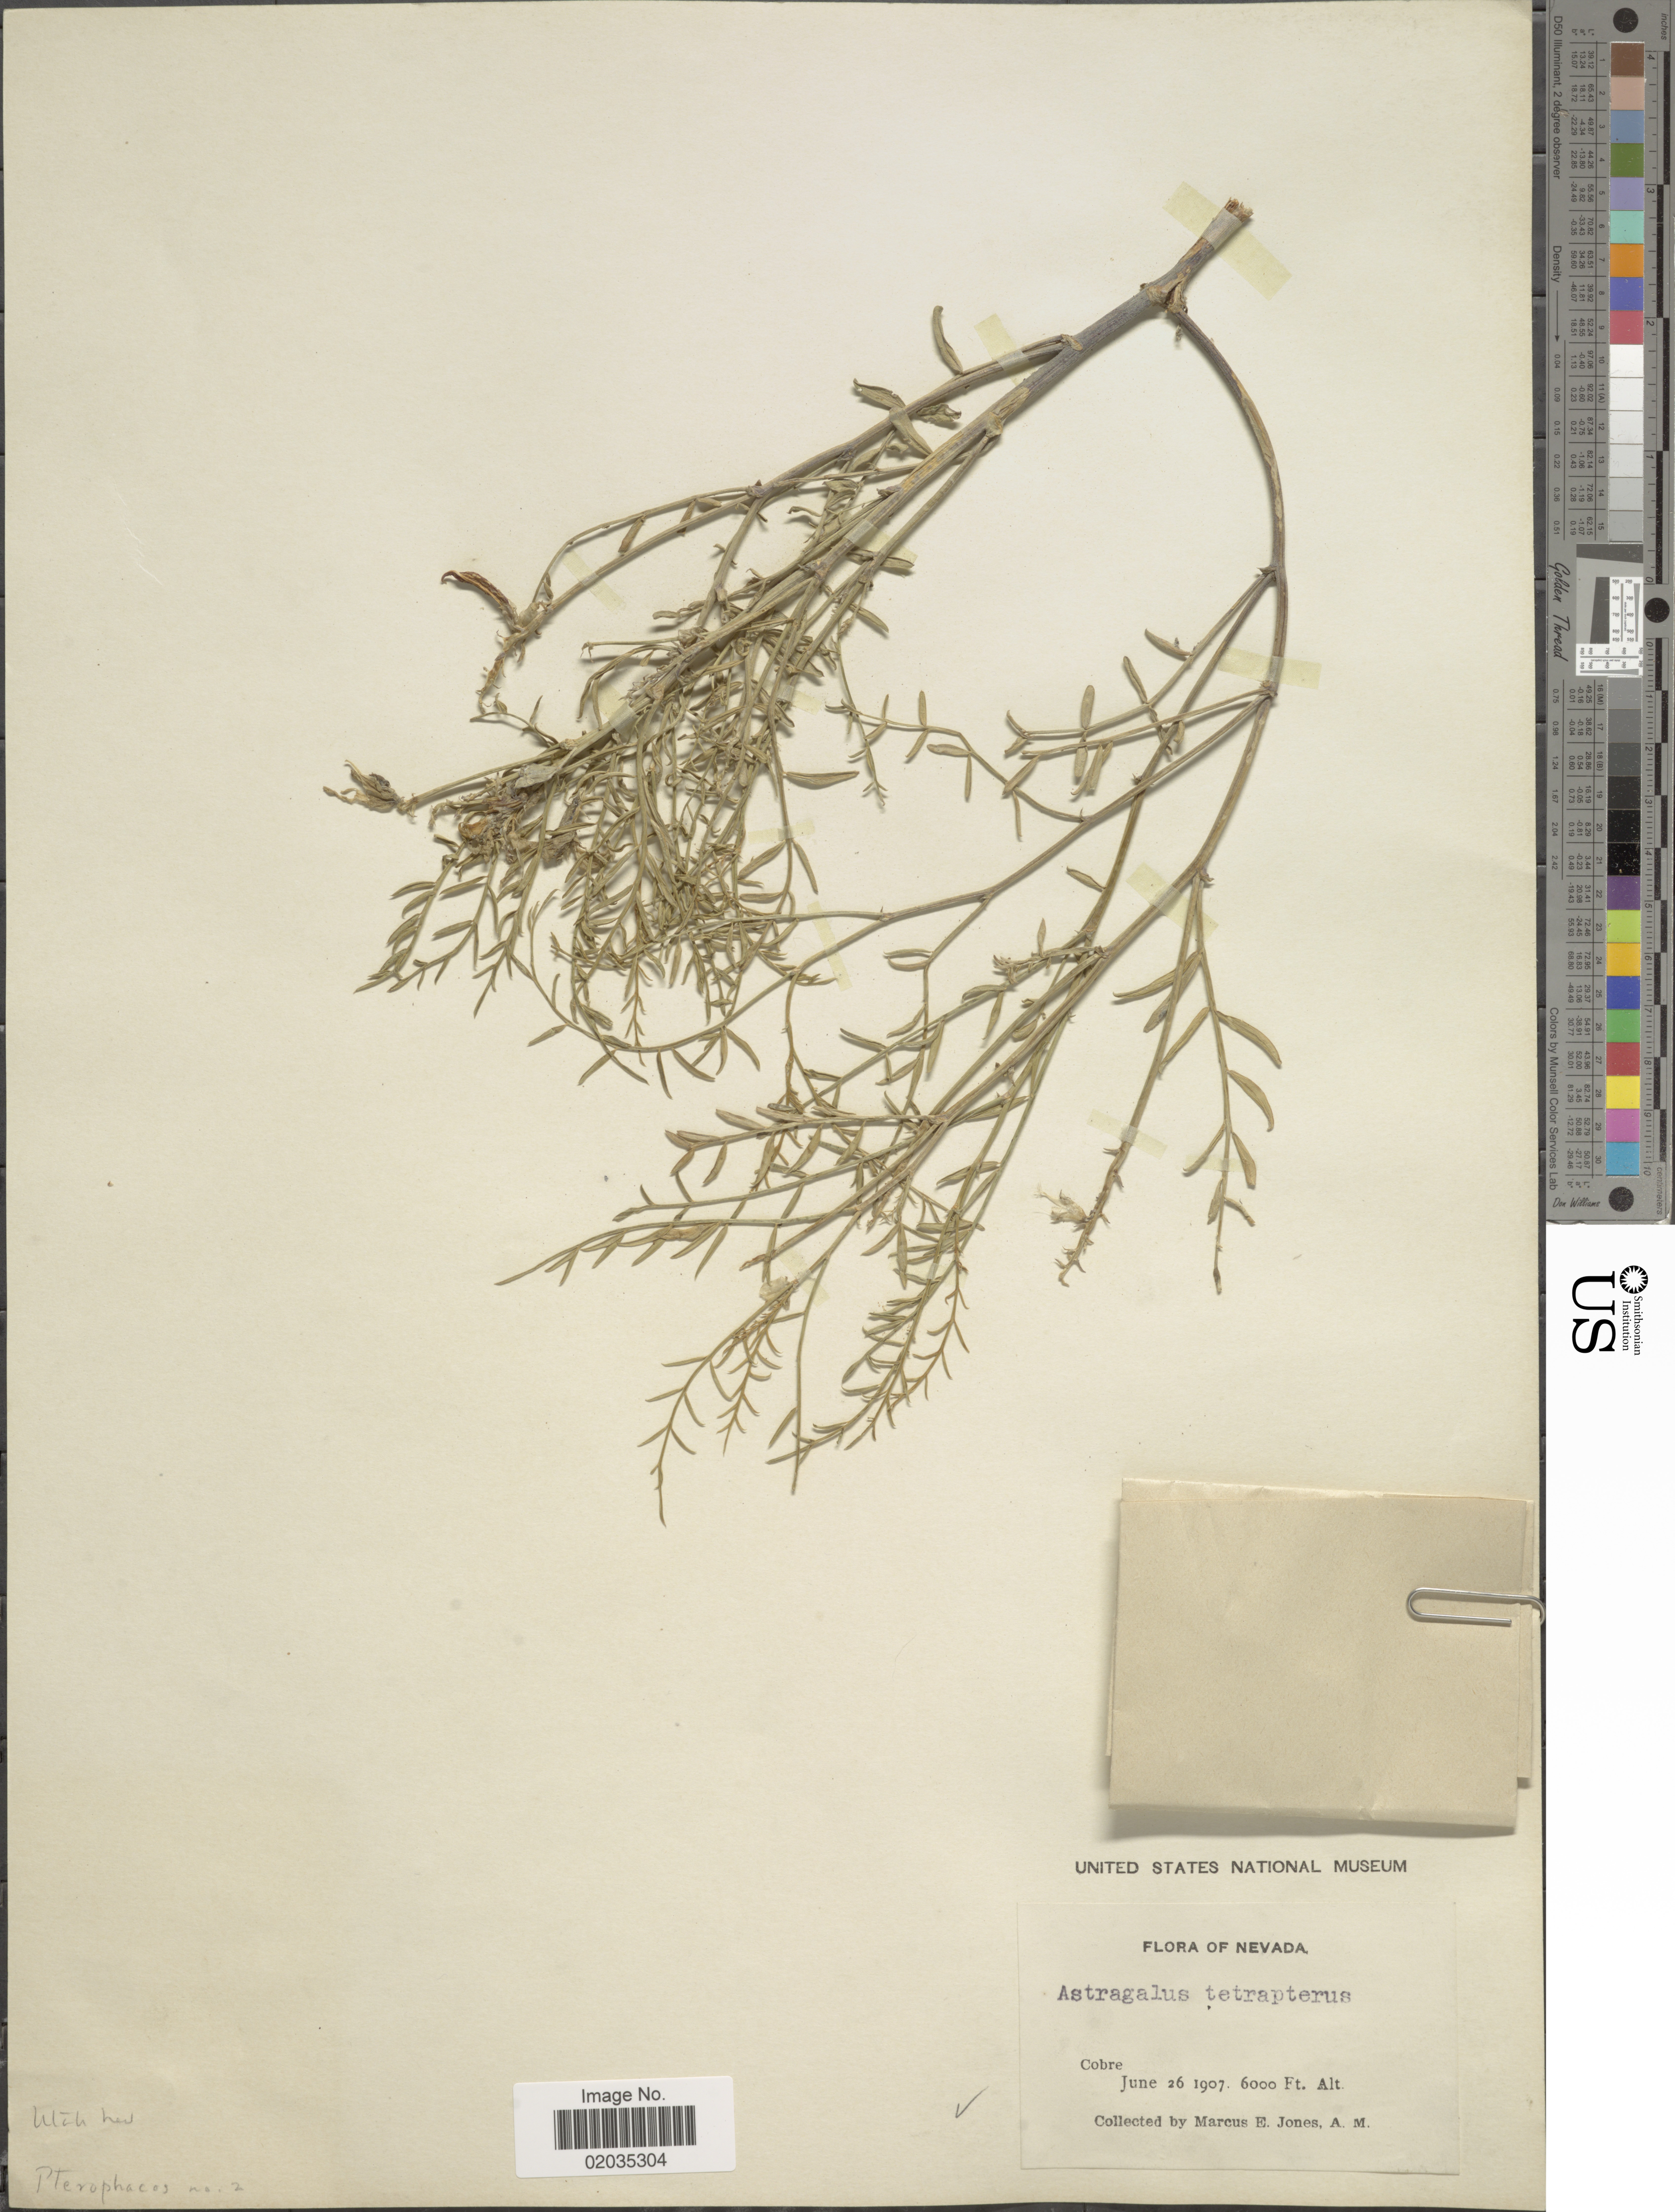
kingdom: Plantae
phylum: Tracheophyta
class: Magnoliopsida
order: Fabales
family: Fabaceae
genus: Astragalus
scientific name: Astragalus tetrapterus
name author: A. Gray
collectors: M. E. Jones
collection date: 1907-06-26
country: United States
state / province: Nevada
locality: Cobre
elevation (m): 1829